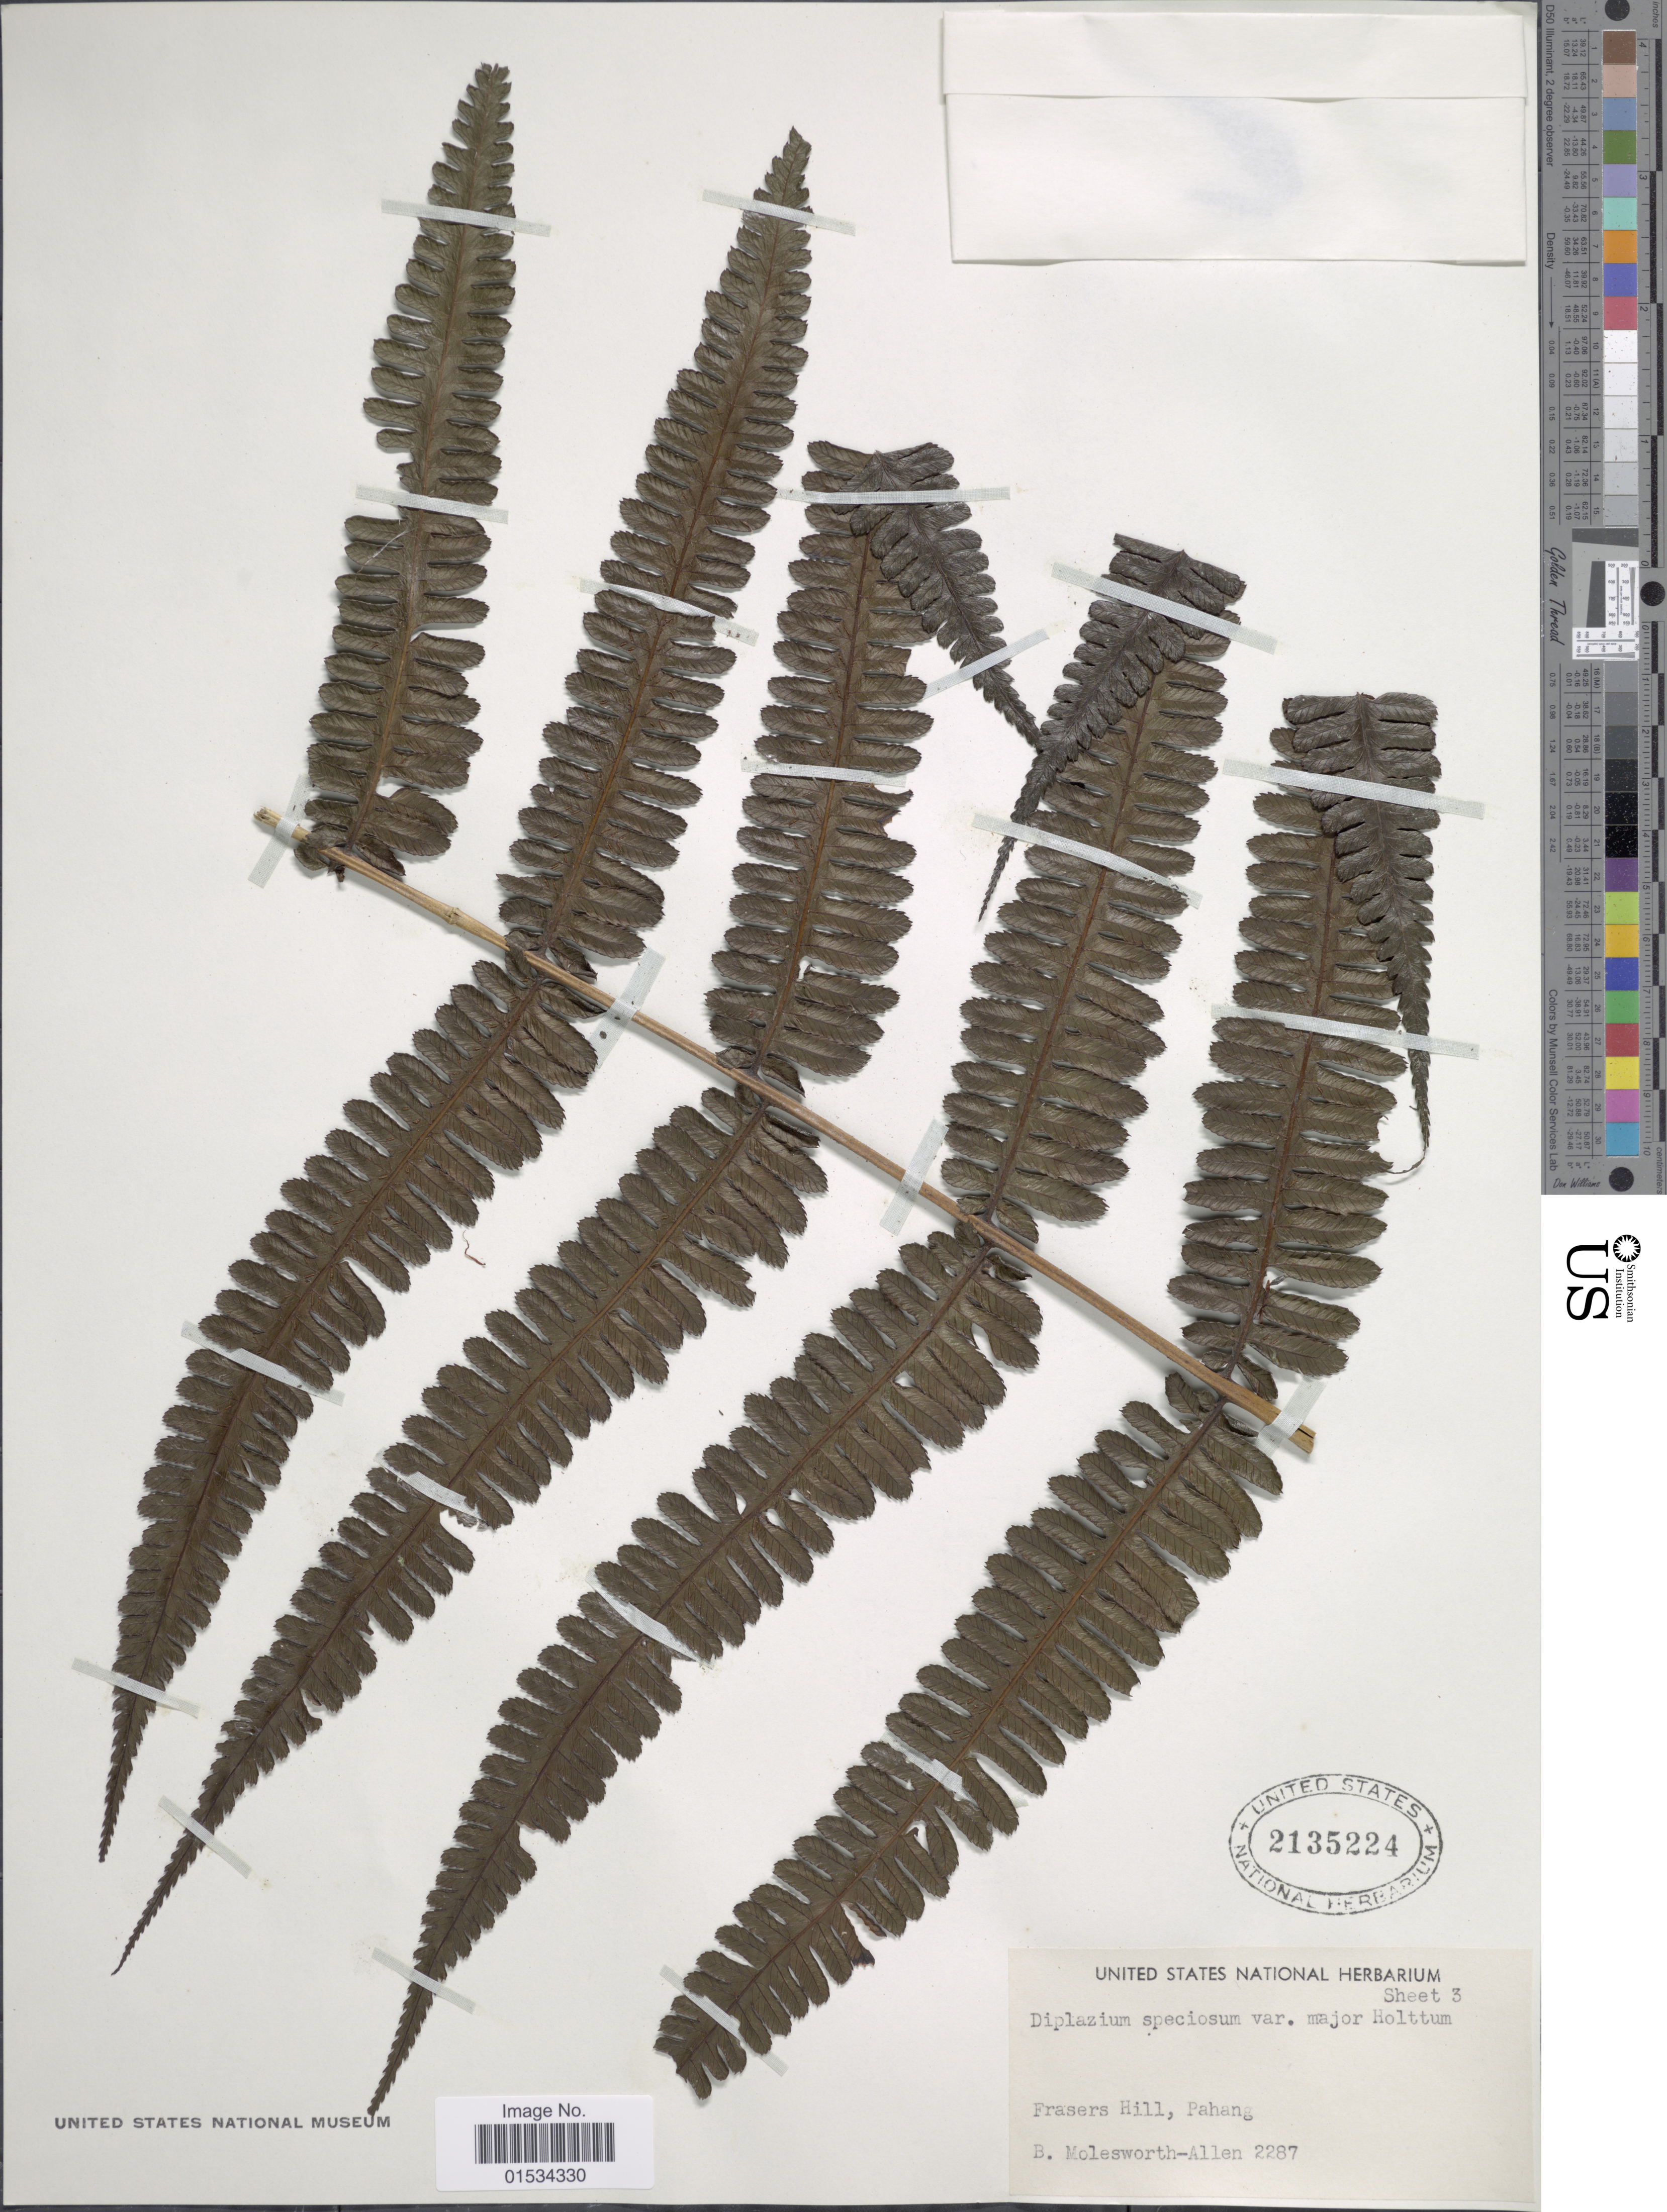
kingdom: Plantae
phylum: Tracheophyta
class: Polypodiopsida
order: Polypodiales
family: Athyriaceae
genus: Diplazium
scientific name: Diplazium speciosum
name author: Brack. in Wilkes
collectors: B. E. G. Molesworth-Allen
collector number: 2287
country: Malaysia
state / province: Pahang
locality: Frasers Hill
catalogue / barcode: US 2135224